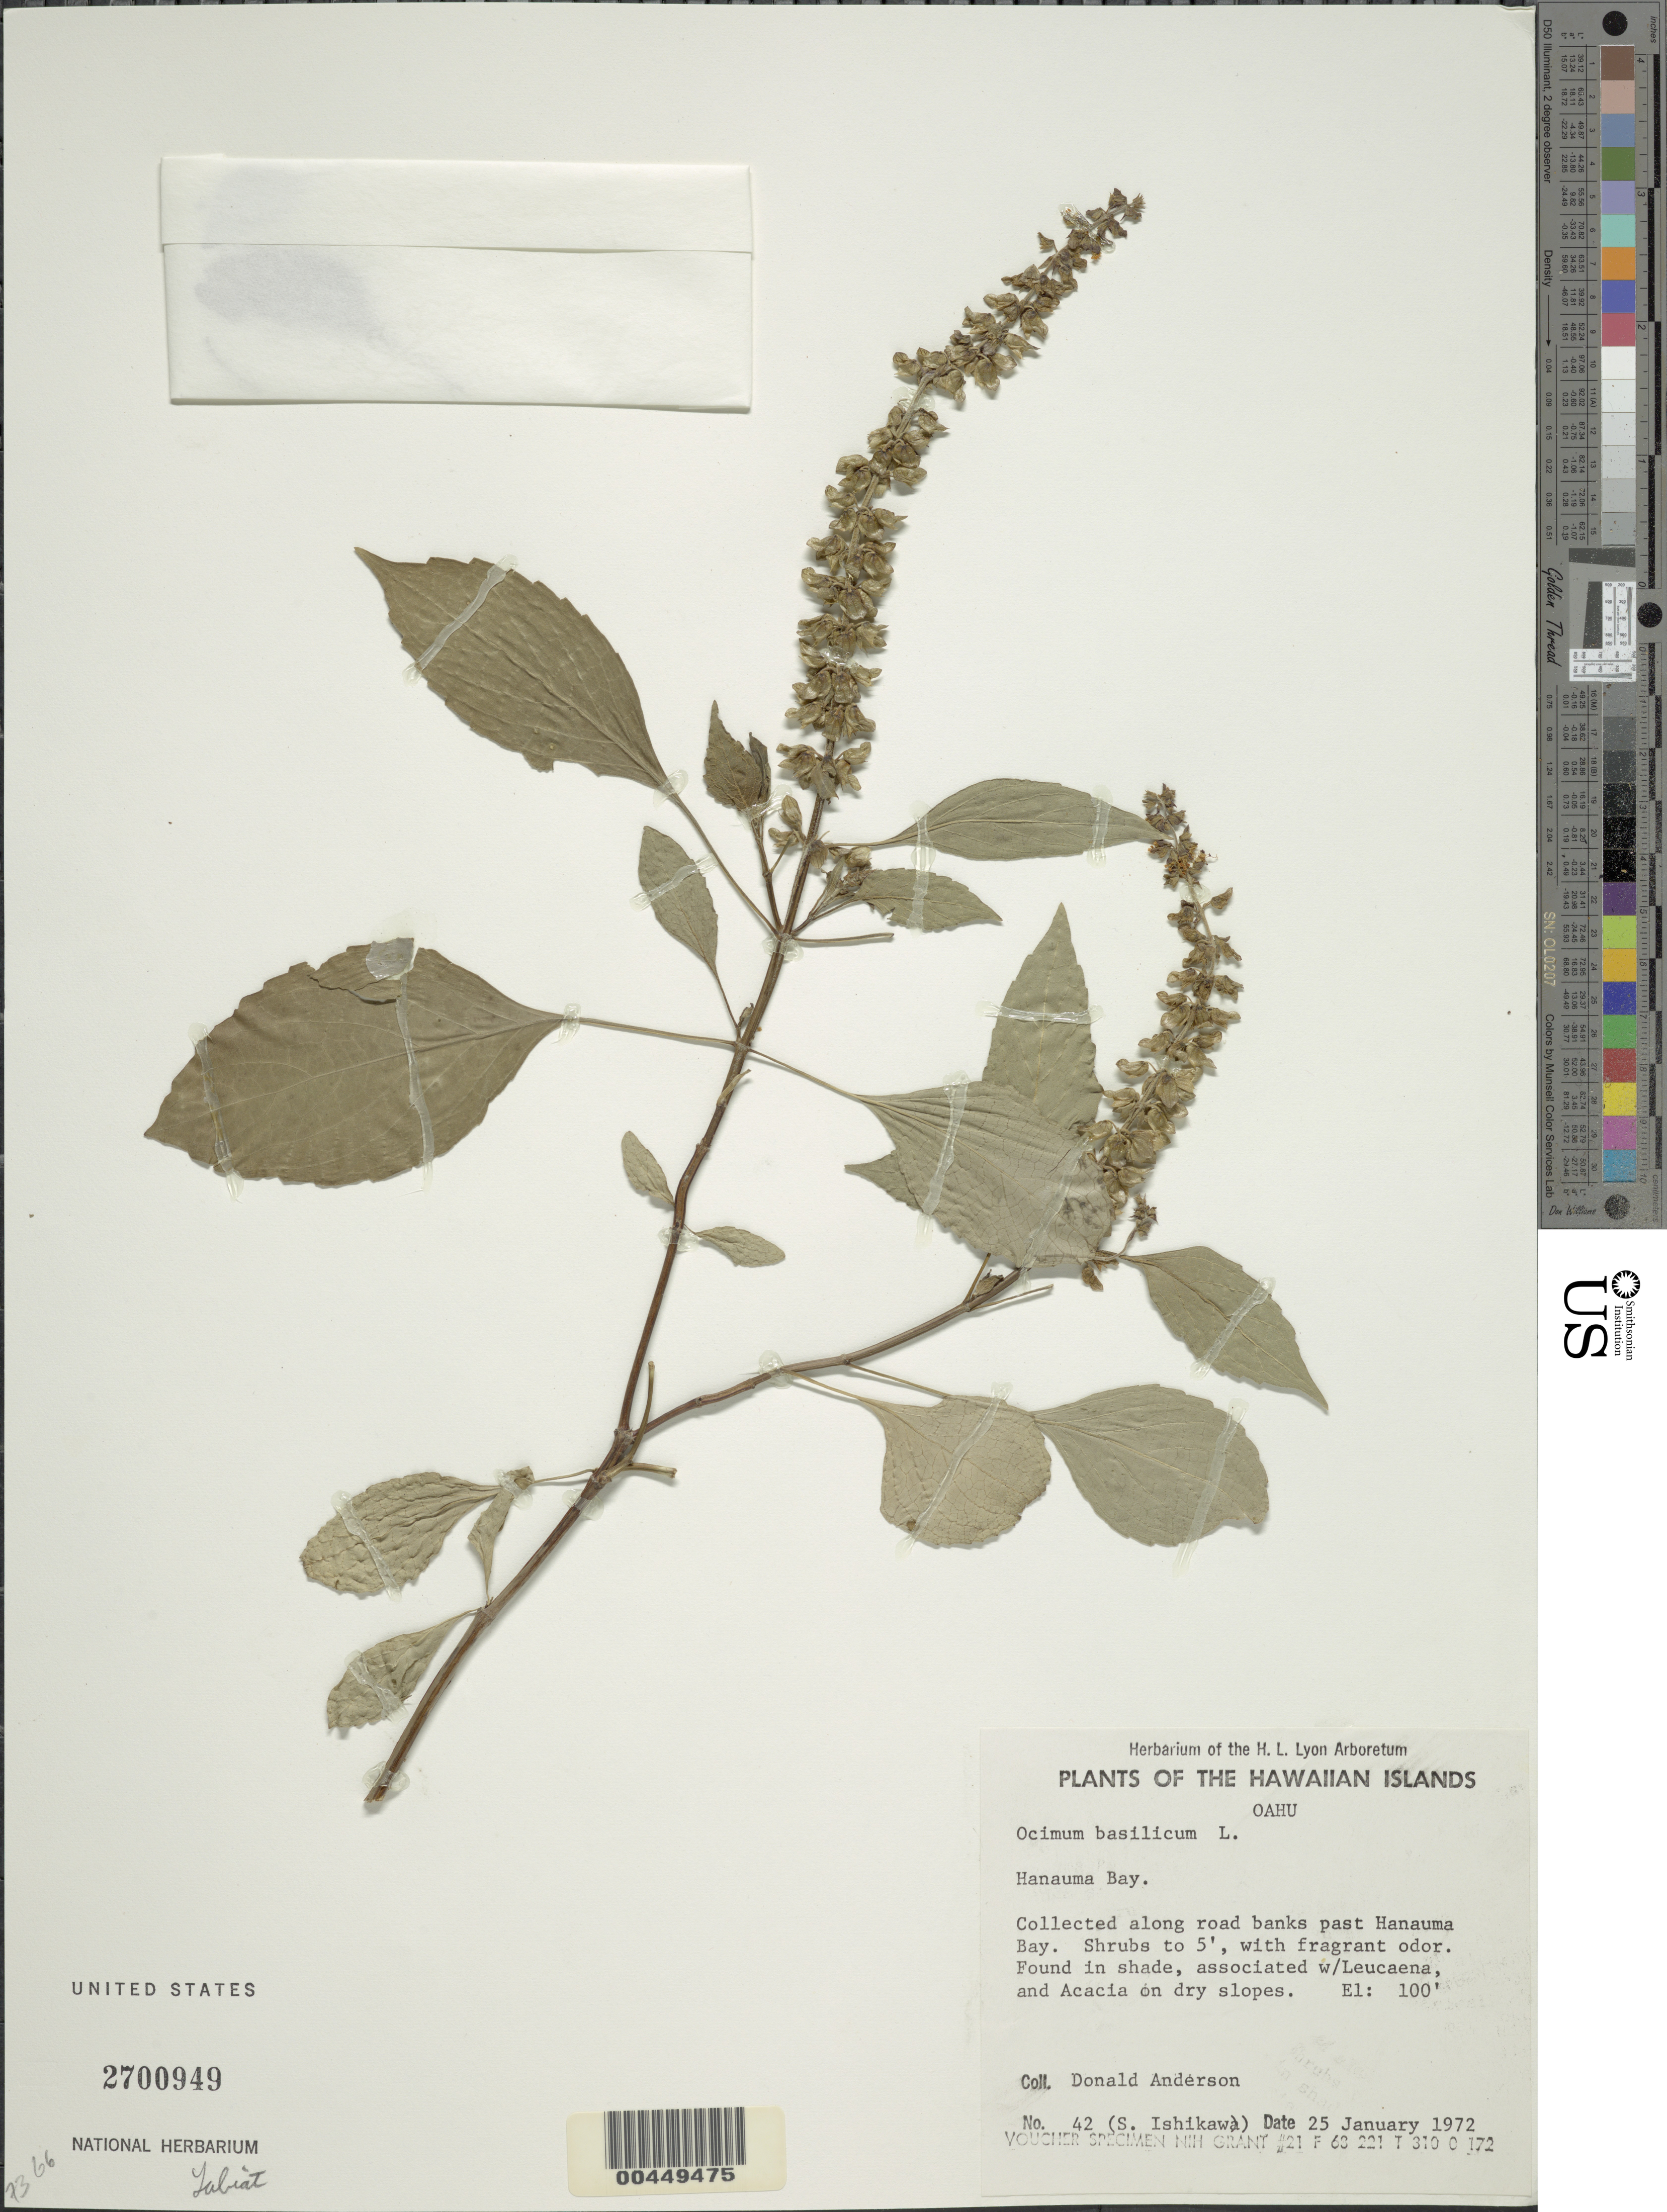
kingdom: Plantae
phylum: Tracheophyta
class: Magnoliopsida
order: Lamiales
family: Lamiaceae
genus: Ocimum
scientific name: Ocimum basilicum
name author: L.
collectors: D. Anderson & S. Ishikawa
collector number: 42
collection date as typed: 25 Jan 1972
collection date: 1972-01-25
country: United States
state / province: Hawaii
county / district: Honolulu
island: Oahu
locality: Hanauma Bay, along road banks past Hanauma Bay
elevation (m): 30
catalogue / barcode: US 2700949